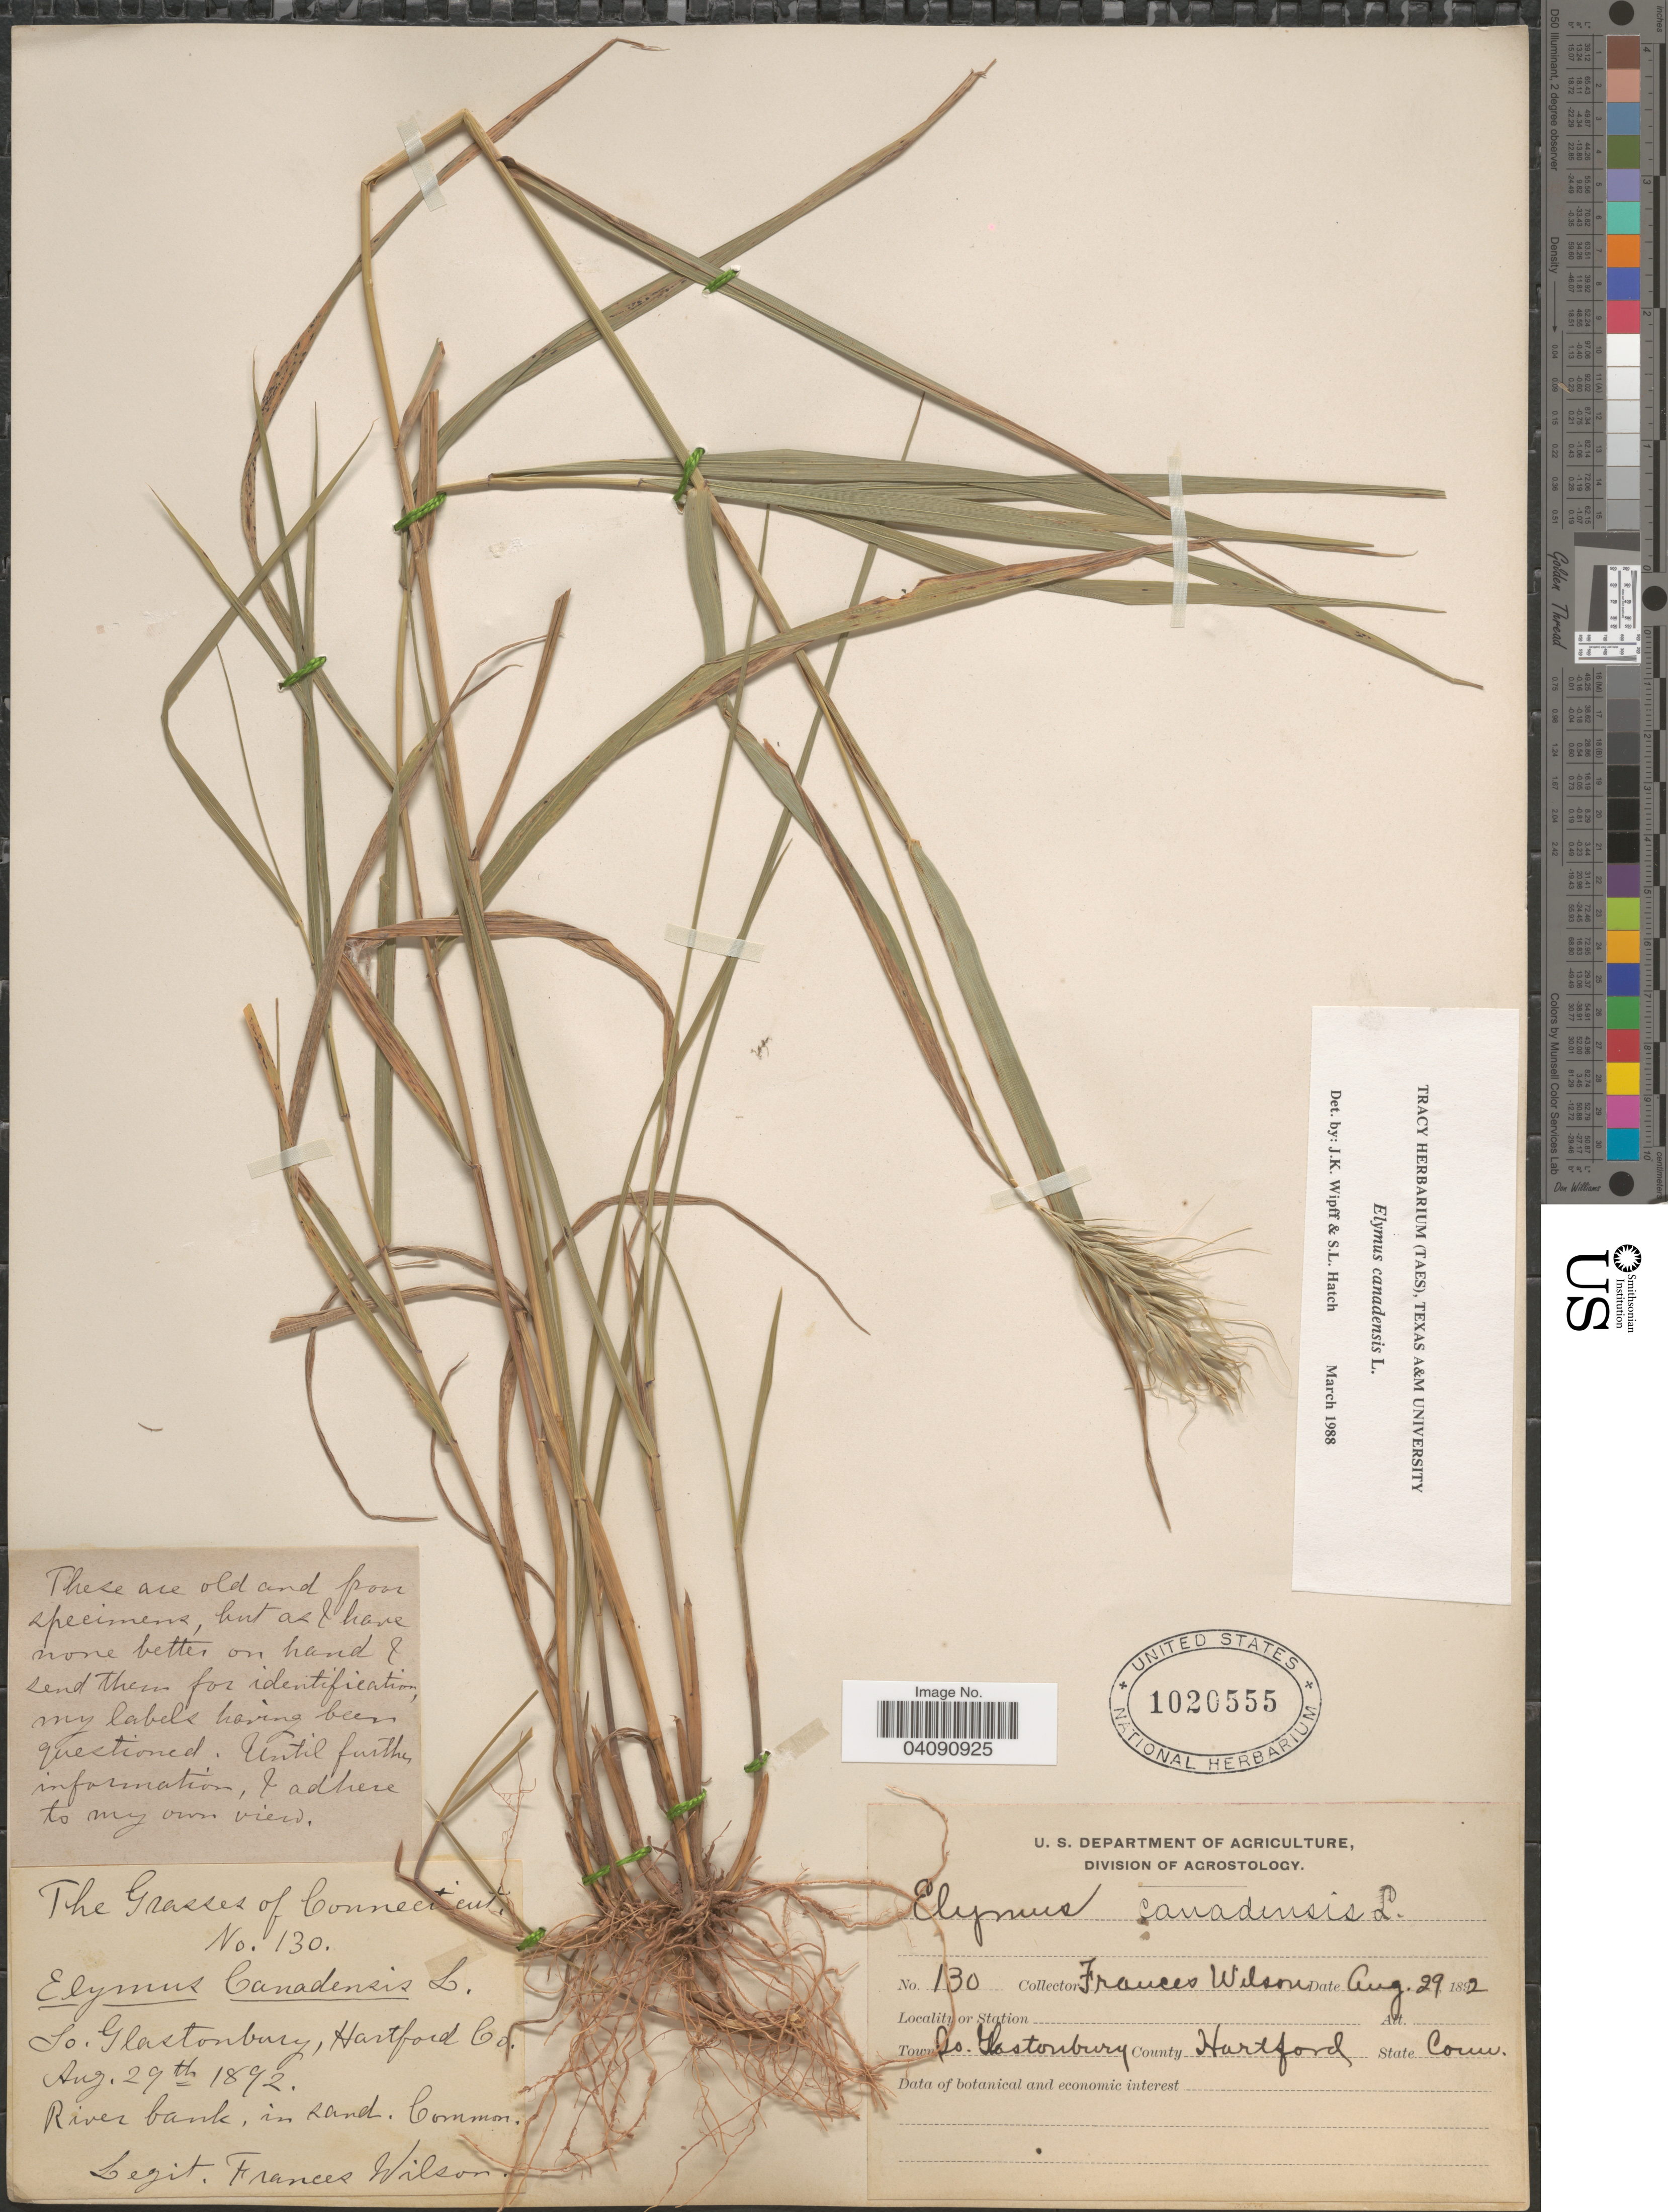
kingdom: Plantae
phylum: Tracheophyta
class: Liliopsida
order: Poales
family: Poaceae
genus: Elymus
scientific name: Elymus canadensis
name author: L.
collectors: F. Wilson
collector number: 130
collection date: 1892-08-29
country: United States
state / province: Connecticut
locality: So. Glastonbury, County Hartford.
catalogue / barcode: US 1020555